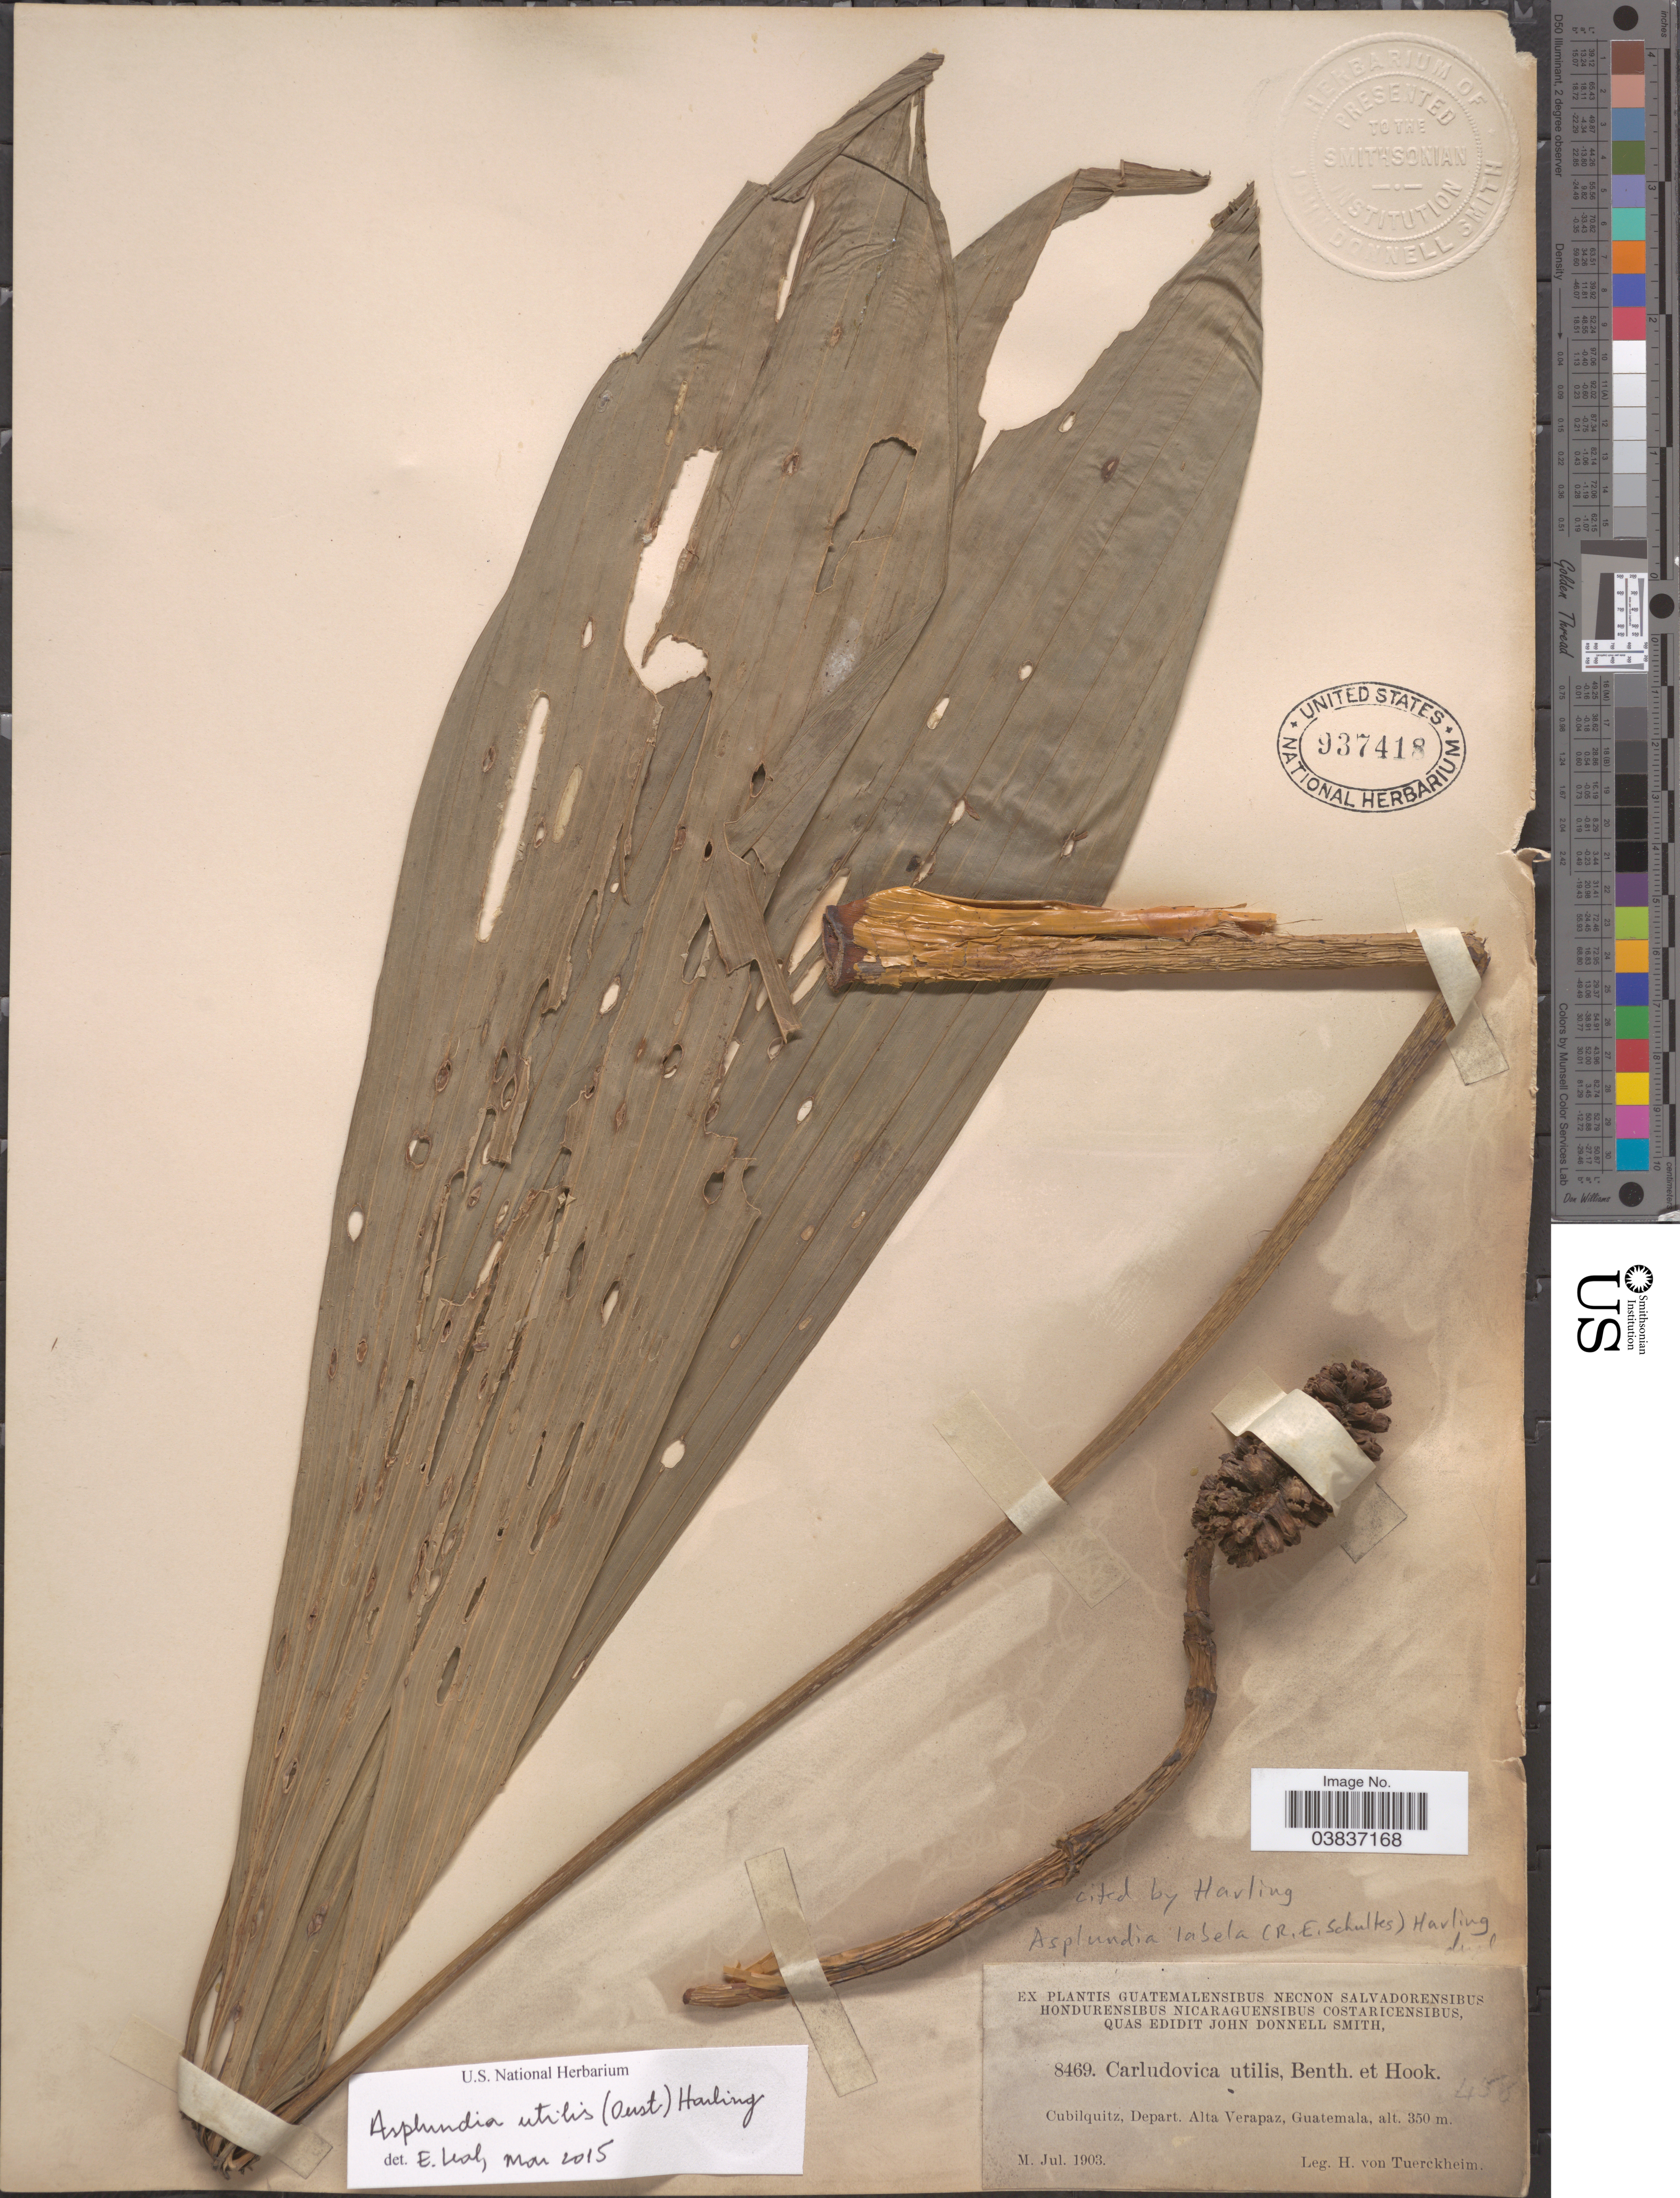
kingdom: Plantae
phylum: Tracheophyta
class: Liliopsida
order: Pandanales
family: Cyclanthaceae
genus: Asplundia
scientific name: Asplundia utilis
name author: (Oerst.) Harling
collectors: H. von Türckheim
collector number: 8469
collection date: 1903-07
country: Guatemala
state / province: Alta Verapaz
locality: Cubilquitz, Depart. Alta Verapaz.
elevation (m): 350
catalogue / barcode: US 937418